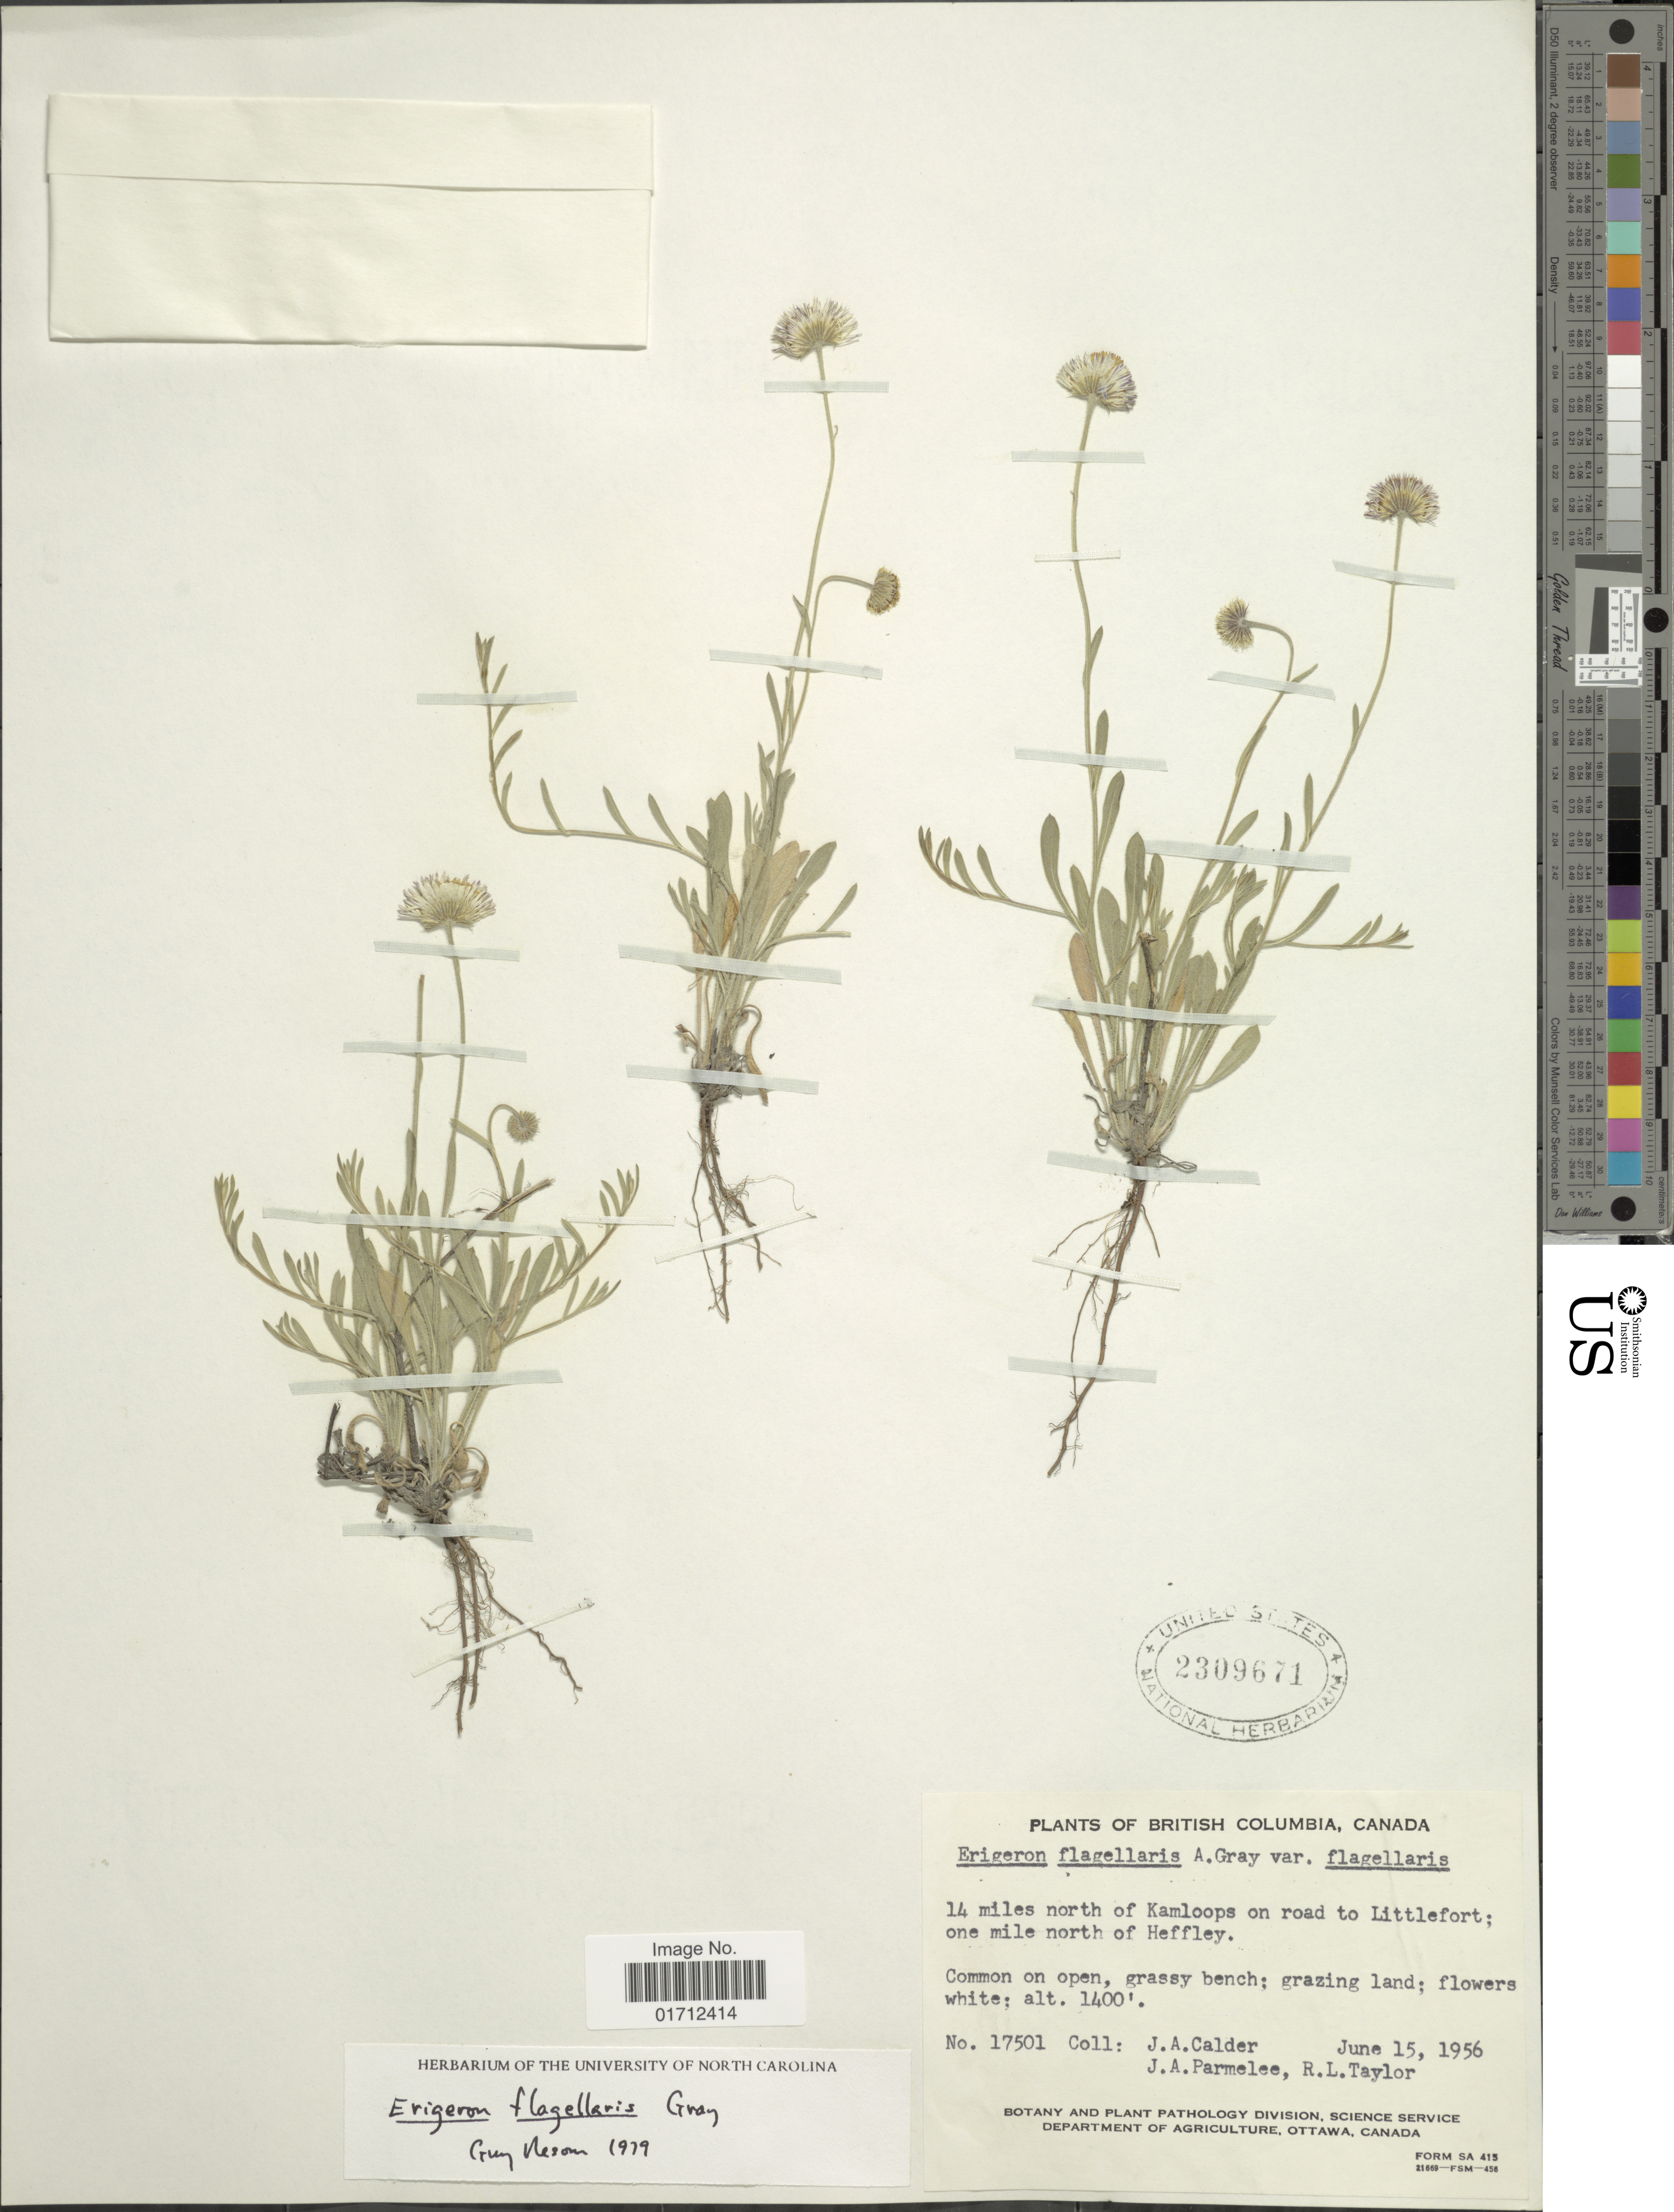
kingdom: Plantae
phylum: Tracheophyta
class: Magnoliopsida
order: Asterales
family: Asteraceae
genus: Erigeron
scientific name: Erigeron flagellaris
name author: A. Gray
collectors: J. A. Calder, J. A. Parmelee & R. Taylor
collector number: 17501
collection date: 1956-06-15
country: Canada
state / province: British Columbia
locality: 14 miles north of Kamloops on road to Littlefort; one mile north of Heffley.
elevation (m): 427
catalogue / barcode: US 2309671